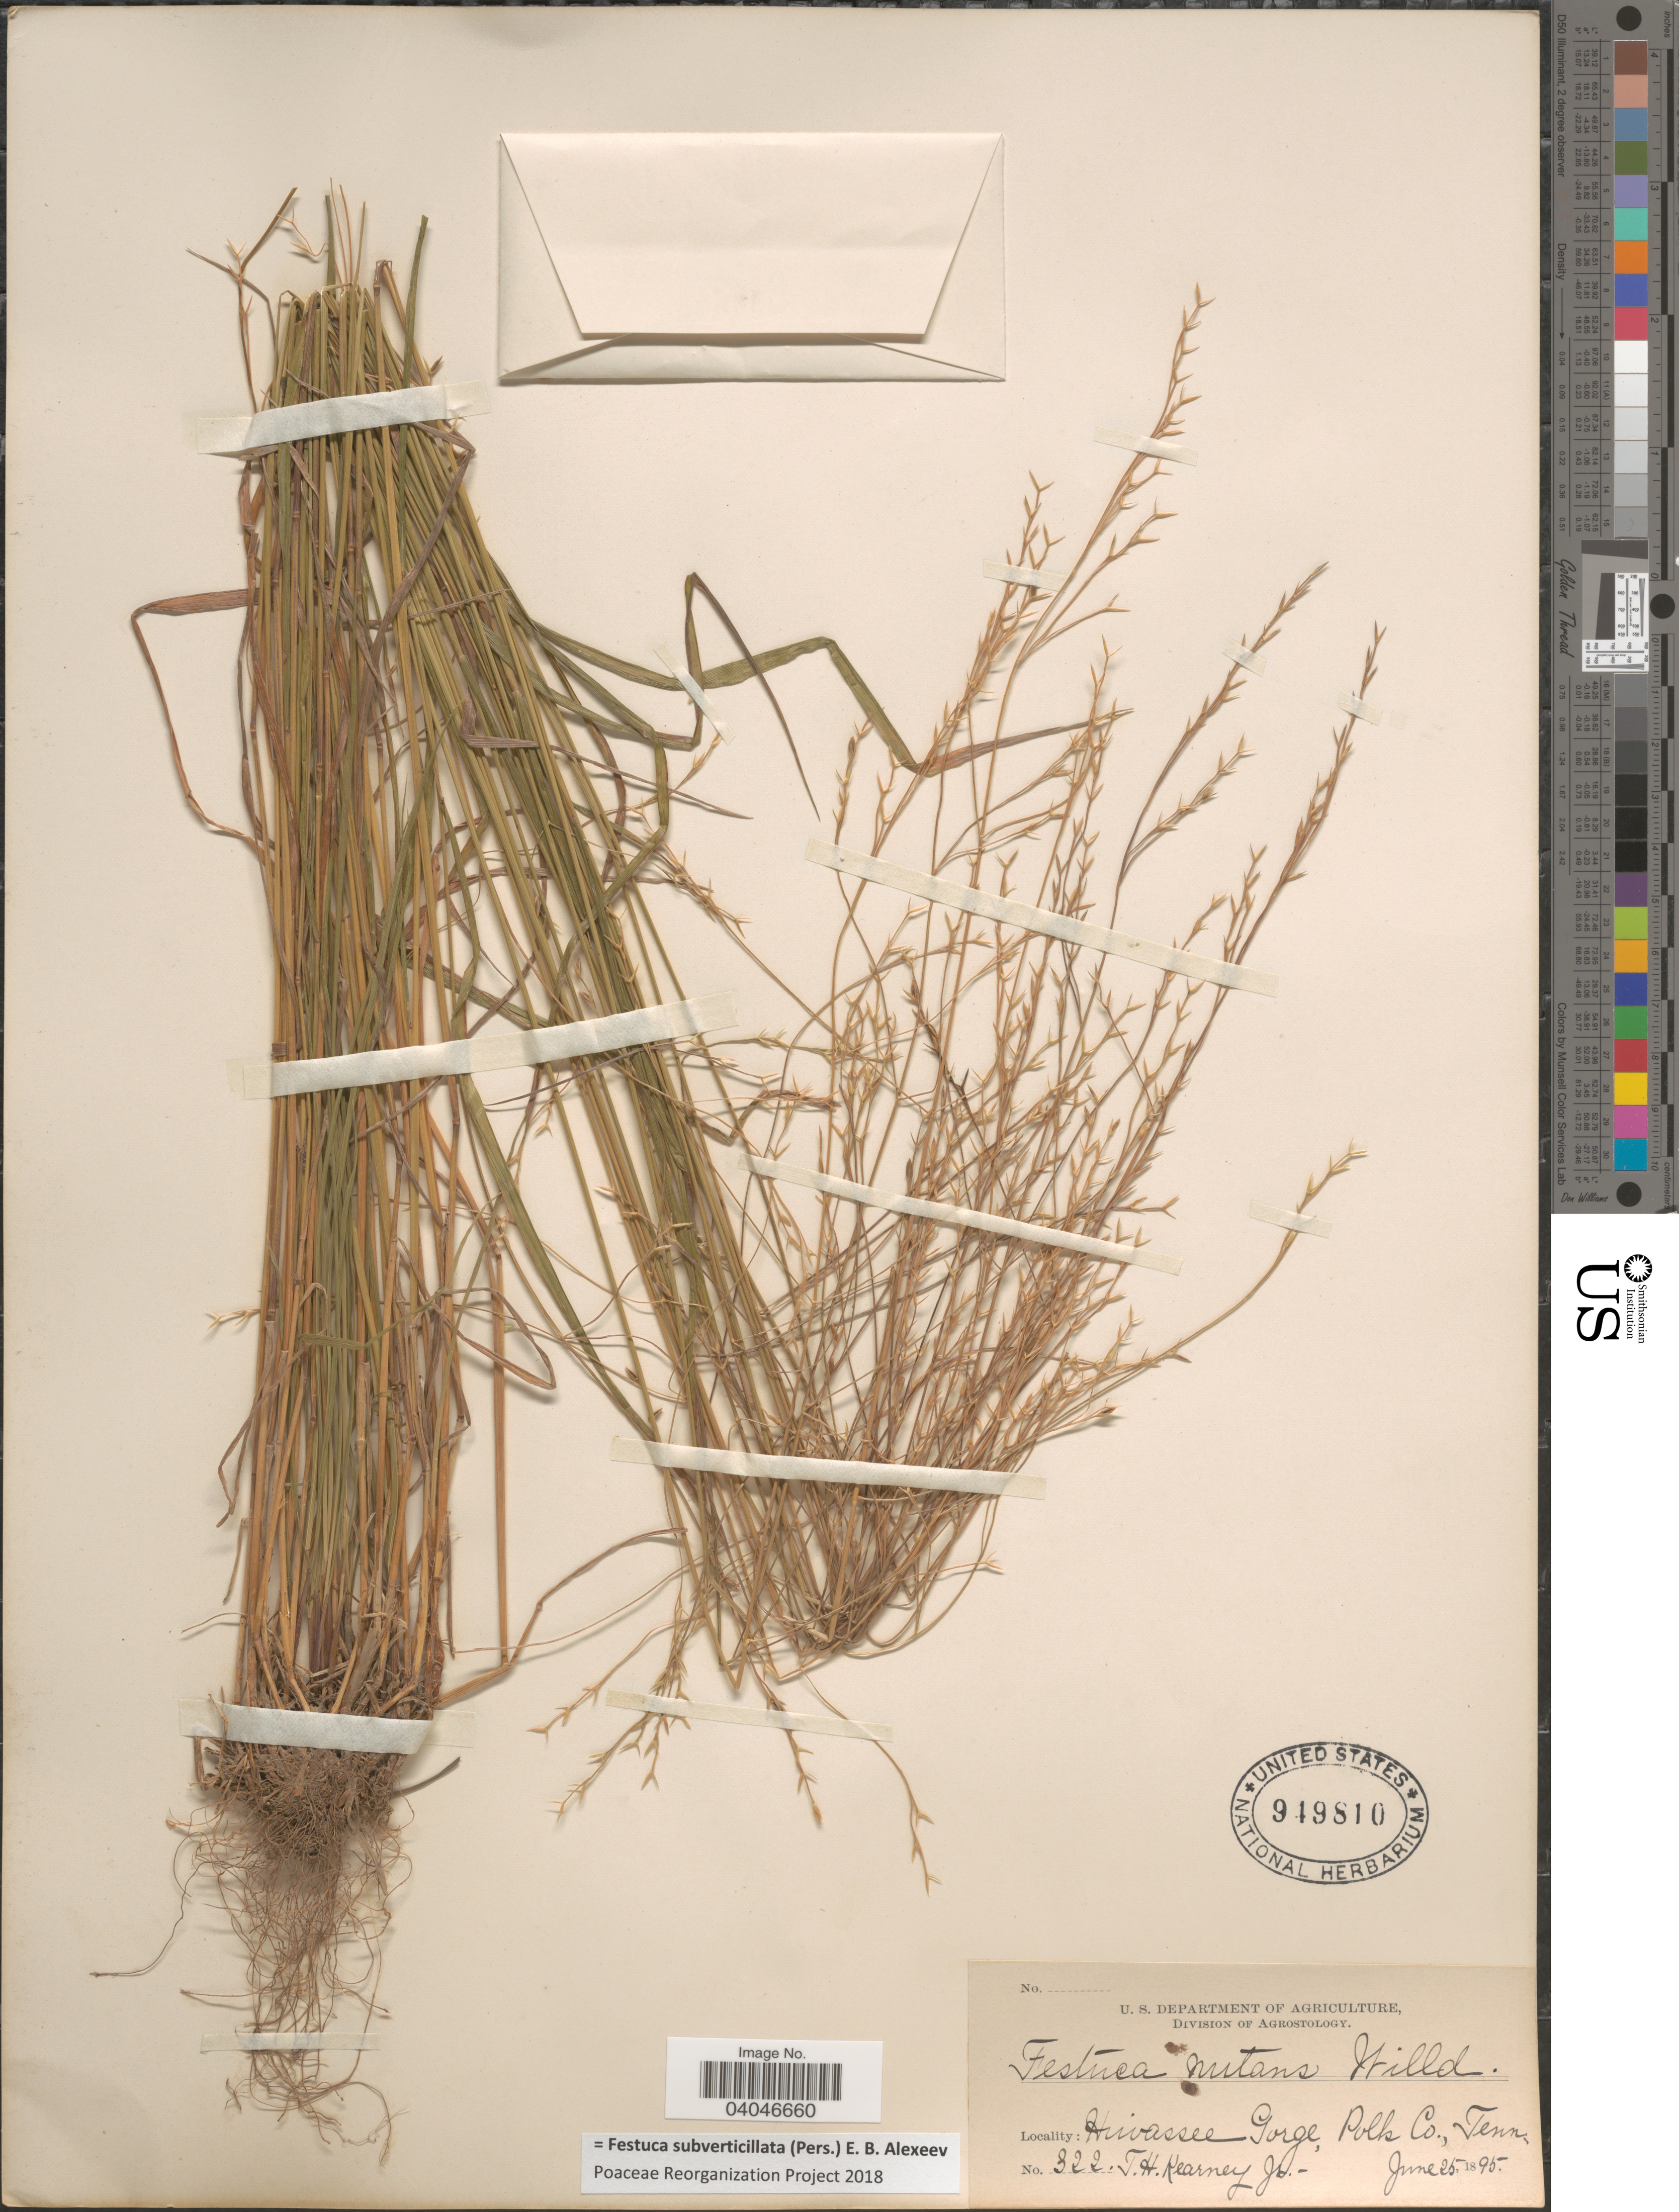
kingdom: Plantae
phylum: Tracheophyta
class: Liliopsida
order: Poales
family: Poaceae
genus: Festuca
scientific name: Festuca subverticillata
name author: (Pers.) E.B. Alexeev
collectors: T. H. Kearney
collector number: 322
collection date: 1895-06-25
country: United States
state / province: Tennessee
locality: Hiwassee Gorge, Polk Co.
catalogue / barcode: US 949810